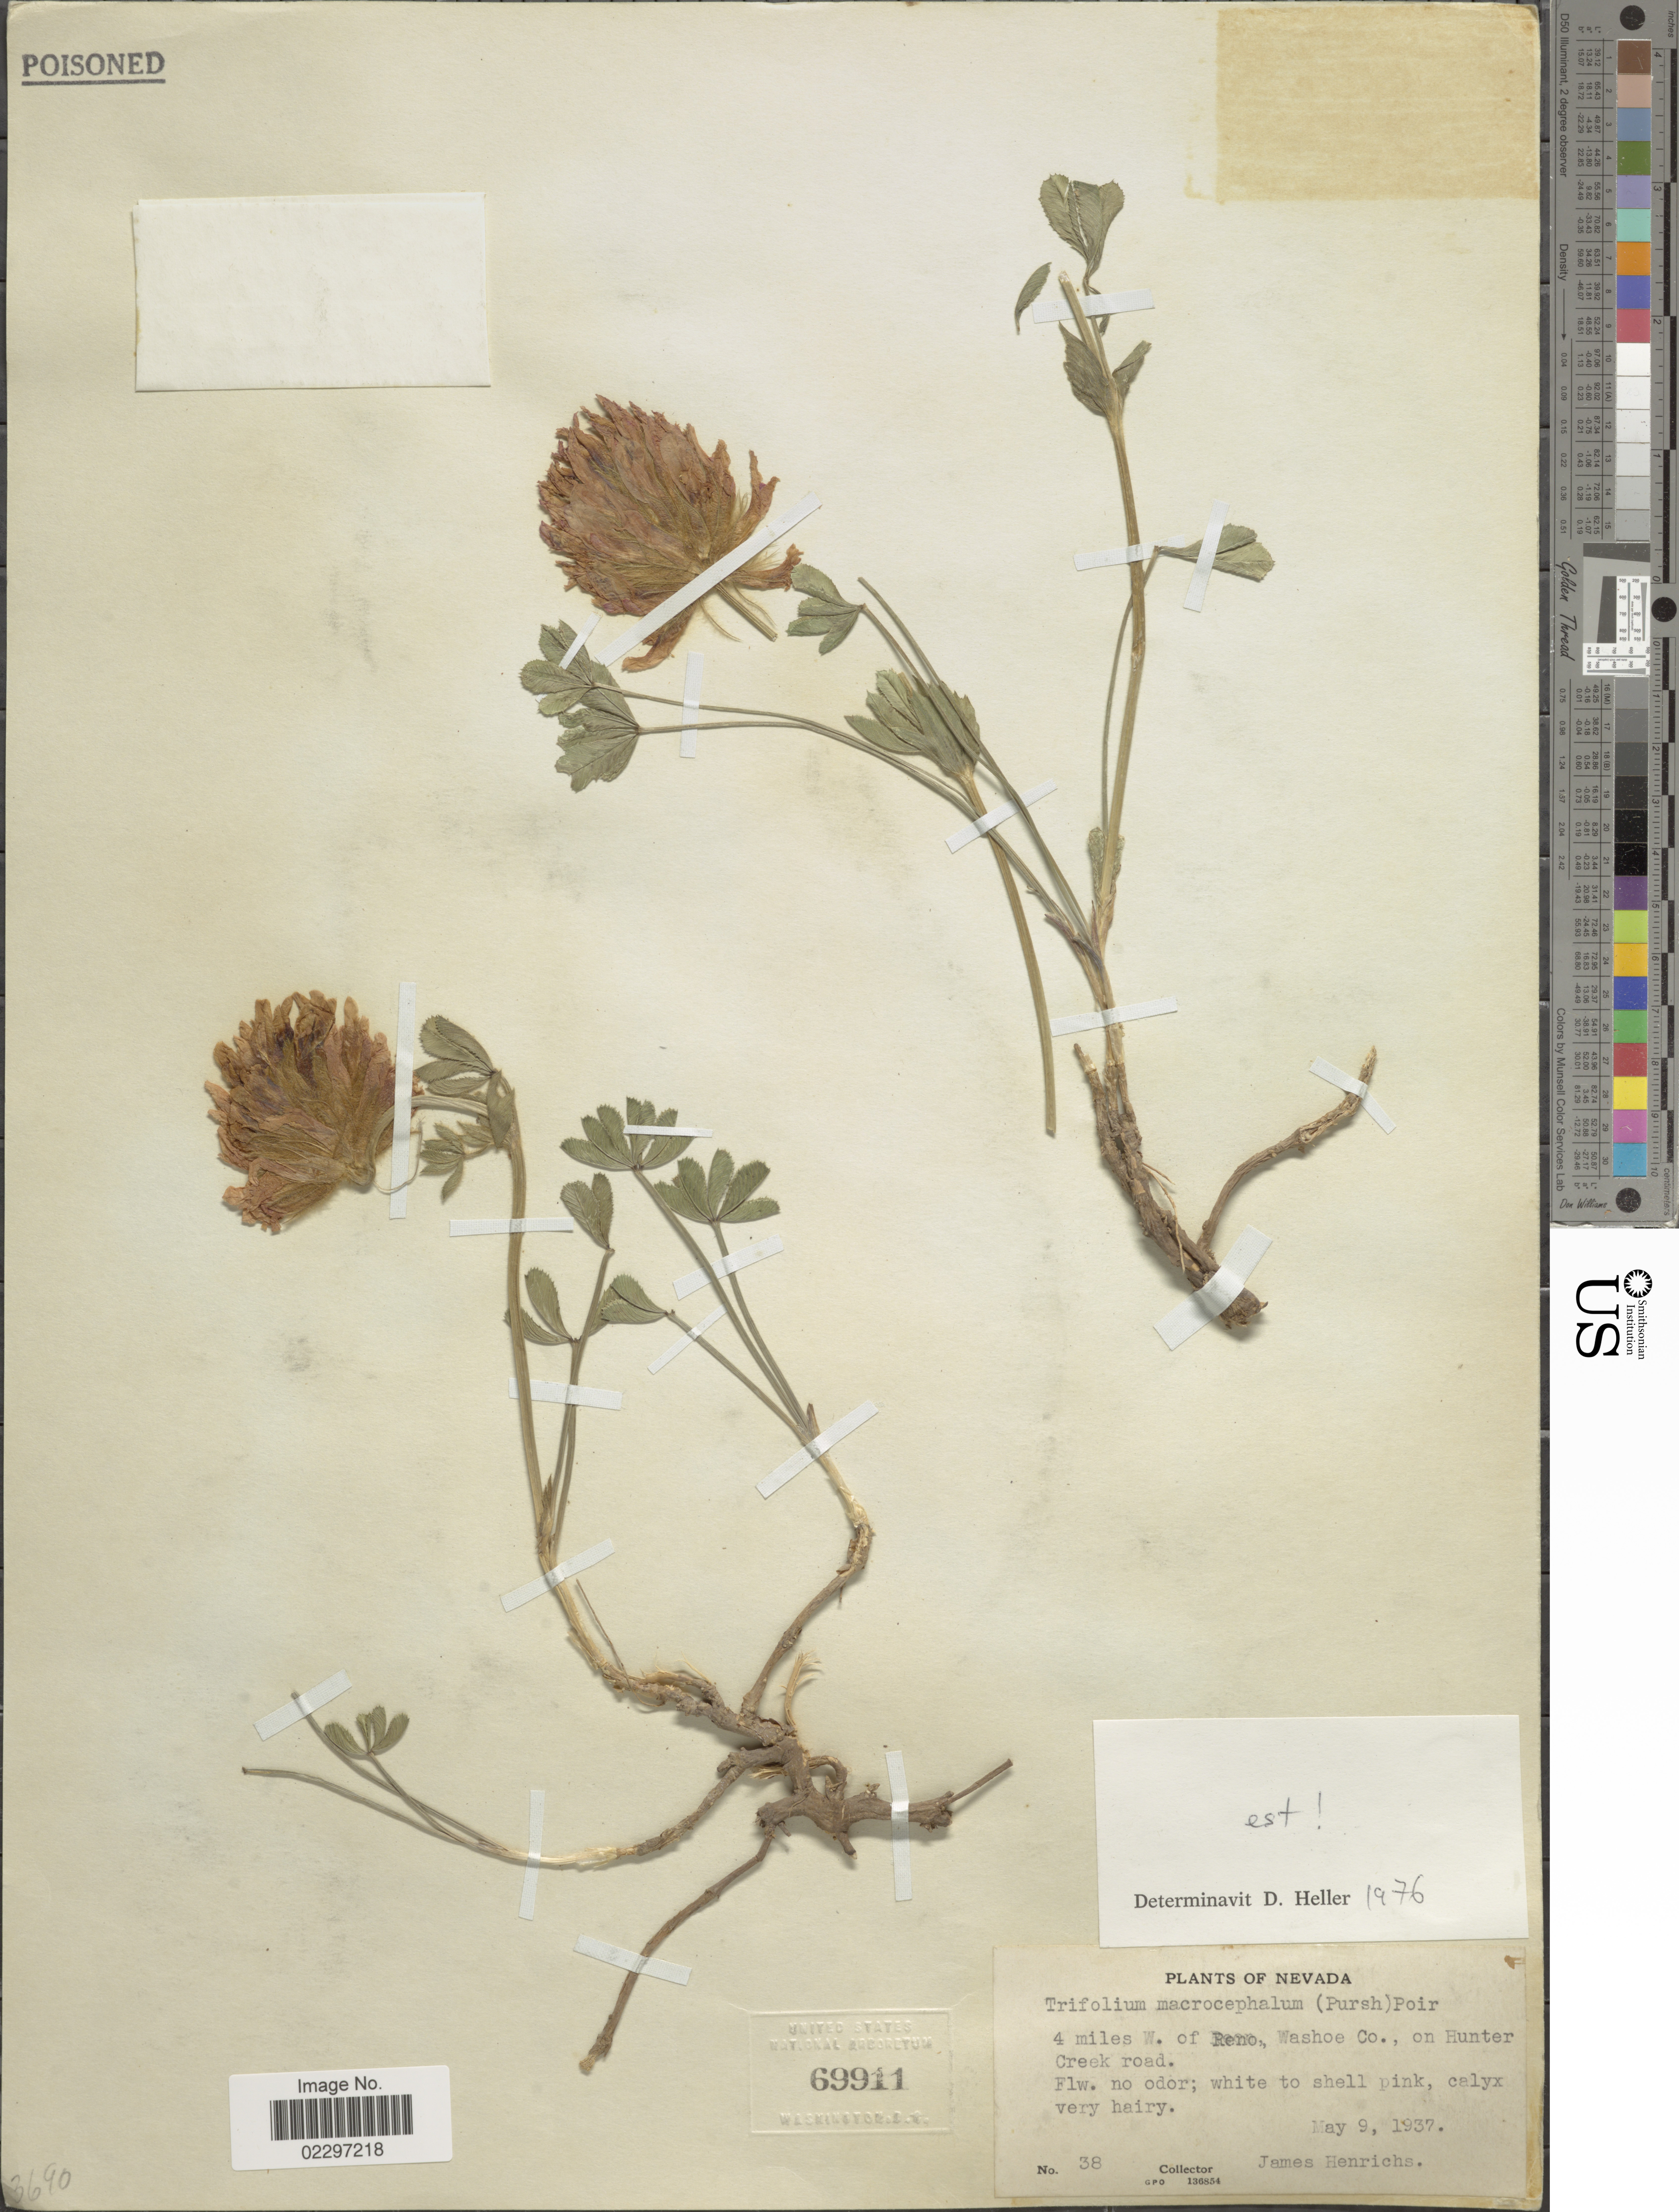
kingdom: Plantae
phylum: Tracheophyta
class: Magnoliopsida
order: Fabales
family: Fabaceae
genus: Trifolium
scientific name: Trifolium macrocephalum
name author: (Pursh) Poir.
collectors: J. Henrichs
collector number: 38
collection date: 1937-05-09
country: United States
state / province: Nevada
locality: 4 miles W. of Reno, Washoe Co., on Hunter Creek road